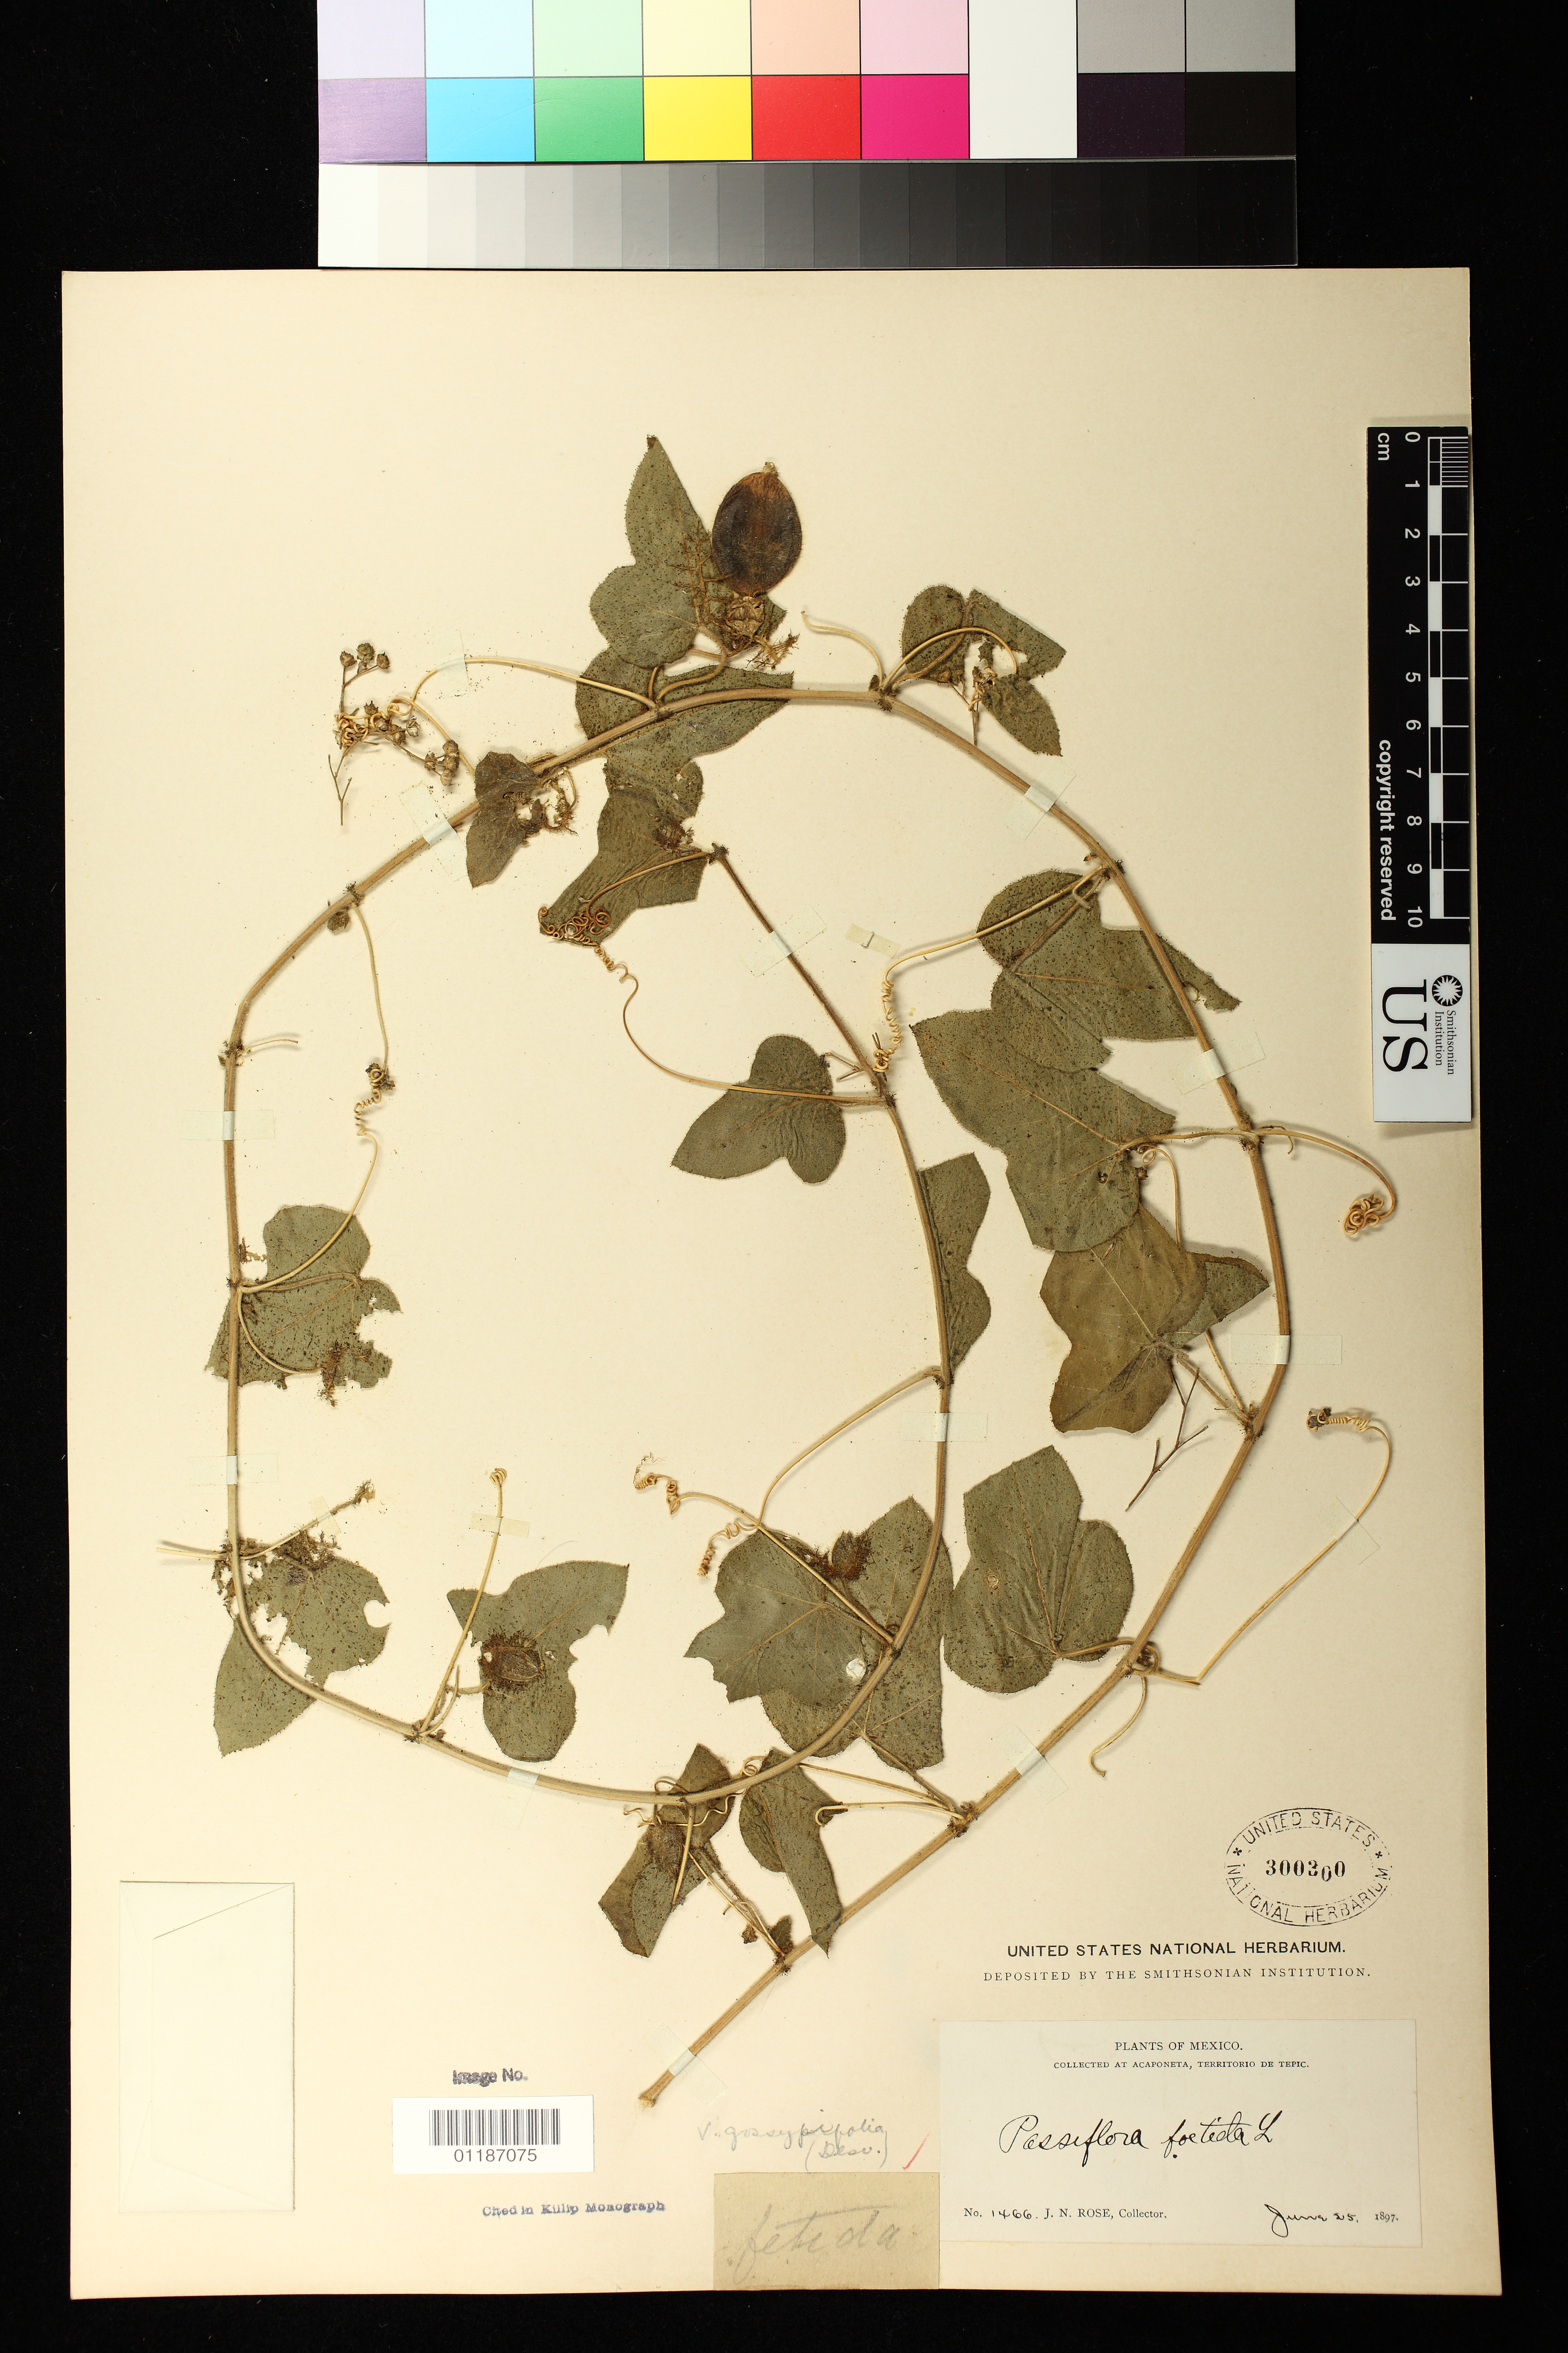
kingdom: Plantae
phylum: Tracheophyta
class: Magnoliopsida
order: Malpighiales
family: Passifloraceae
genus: Passiflora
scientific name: Passiflora foetida var. gossypiifolia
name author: (Desv.) Mast.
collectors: J. N. Rose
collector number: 1466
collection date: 1897-06-25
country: Mexico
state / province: Nayarit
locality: Acaponeta, Territorio de Tepec.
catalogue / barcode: US 300300